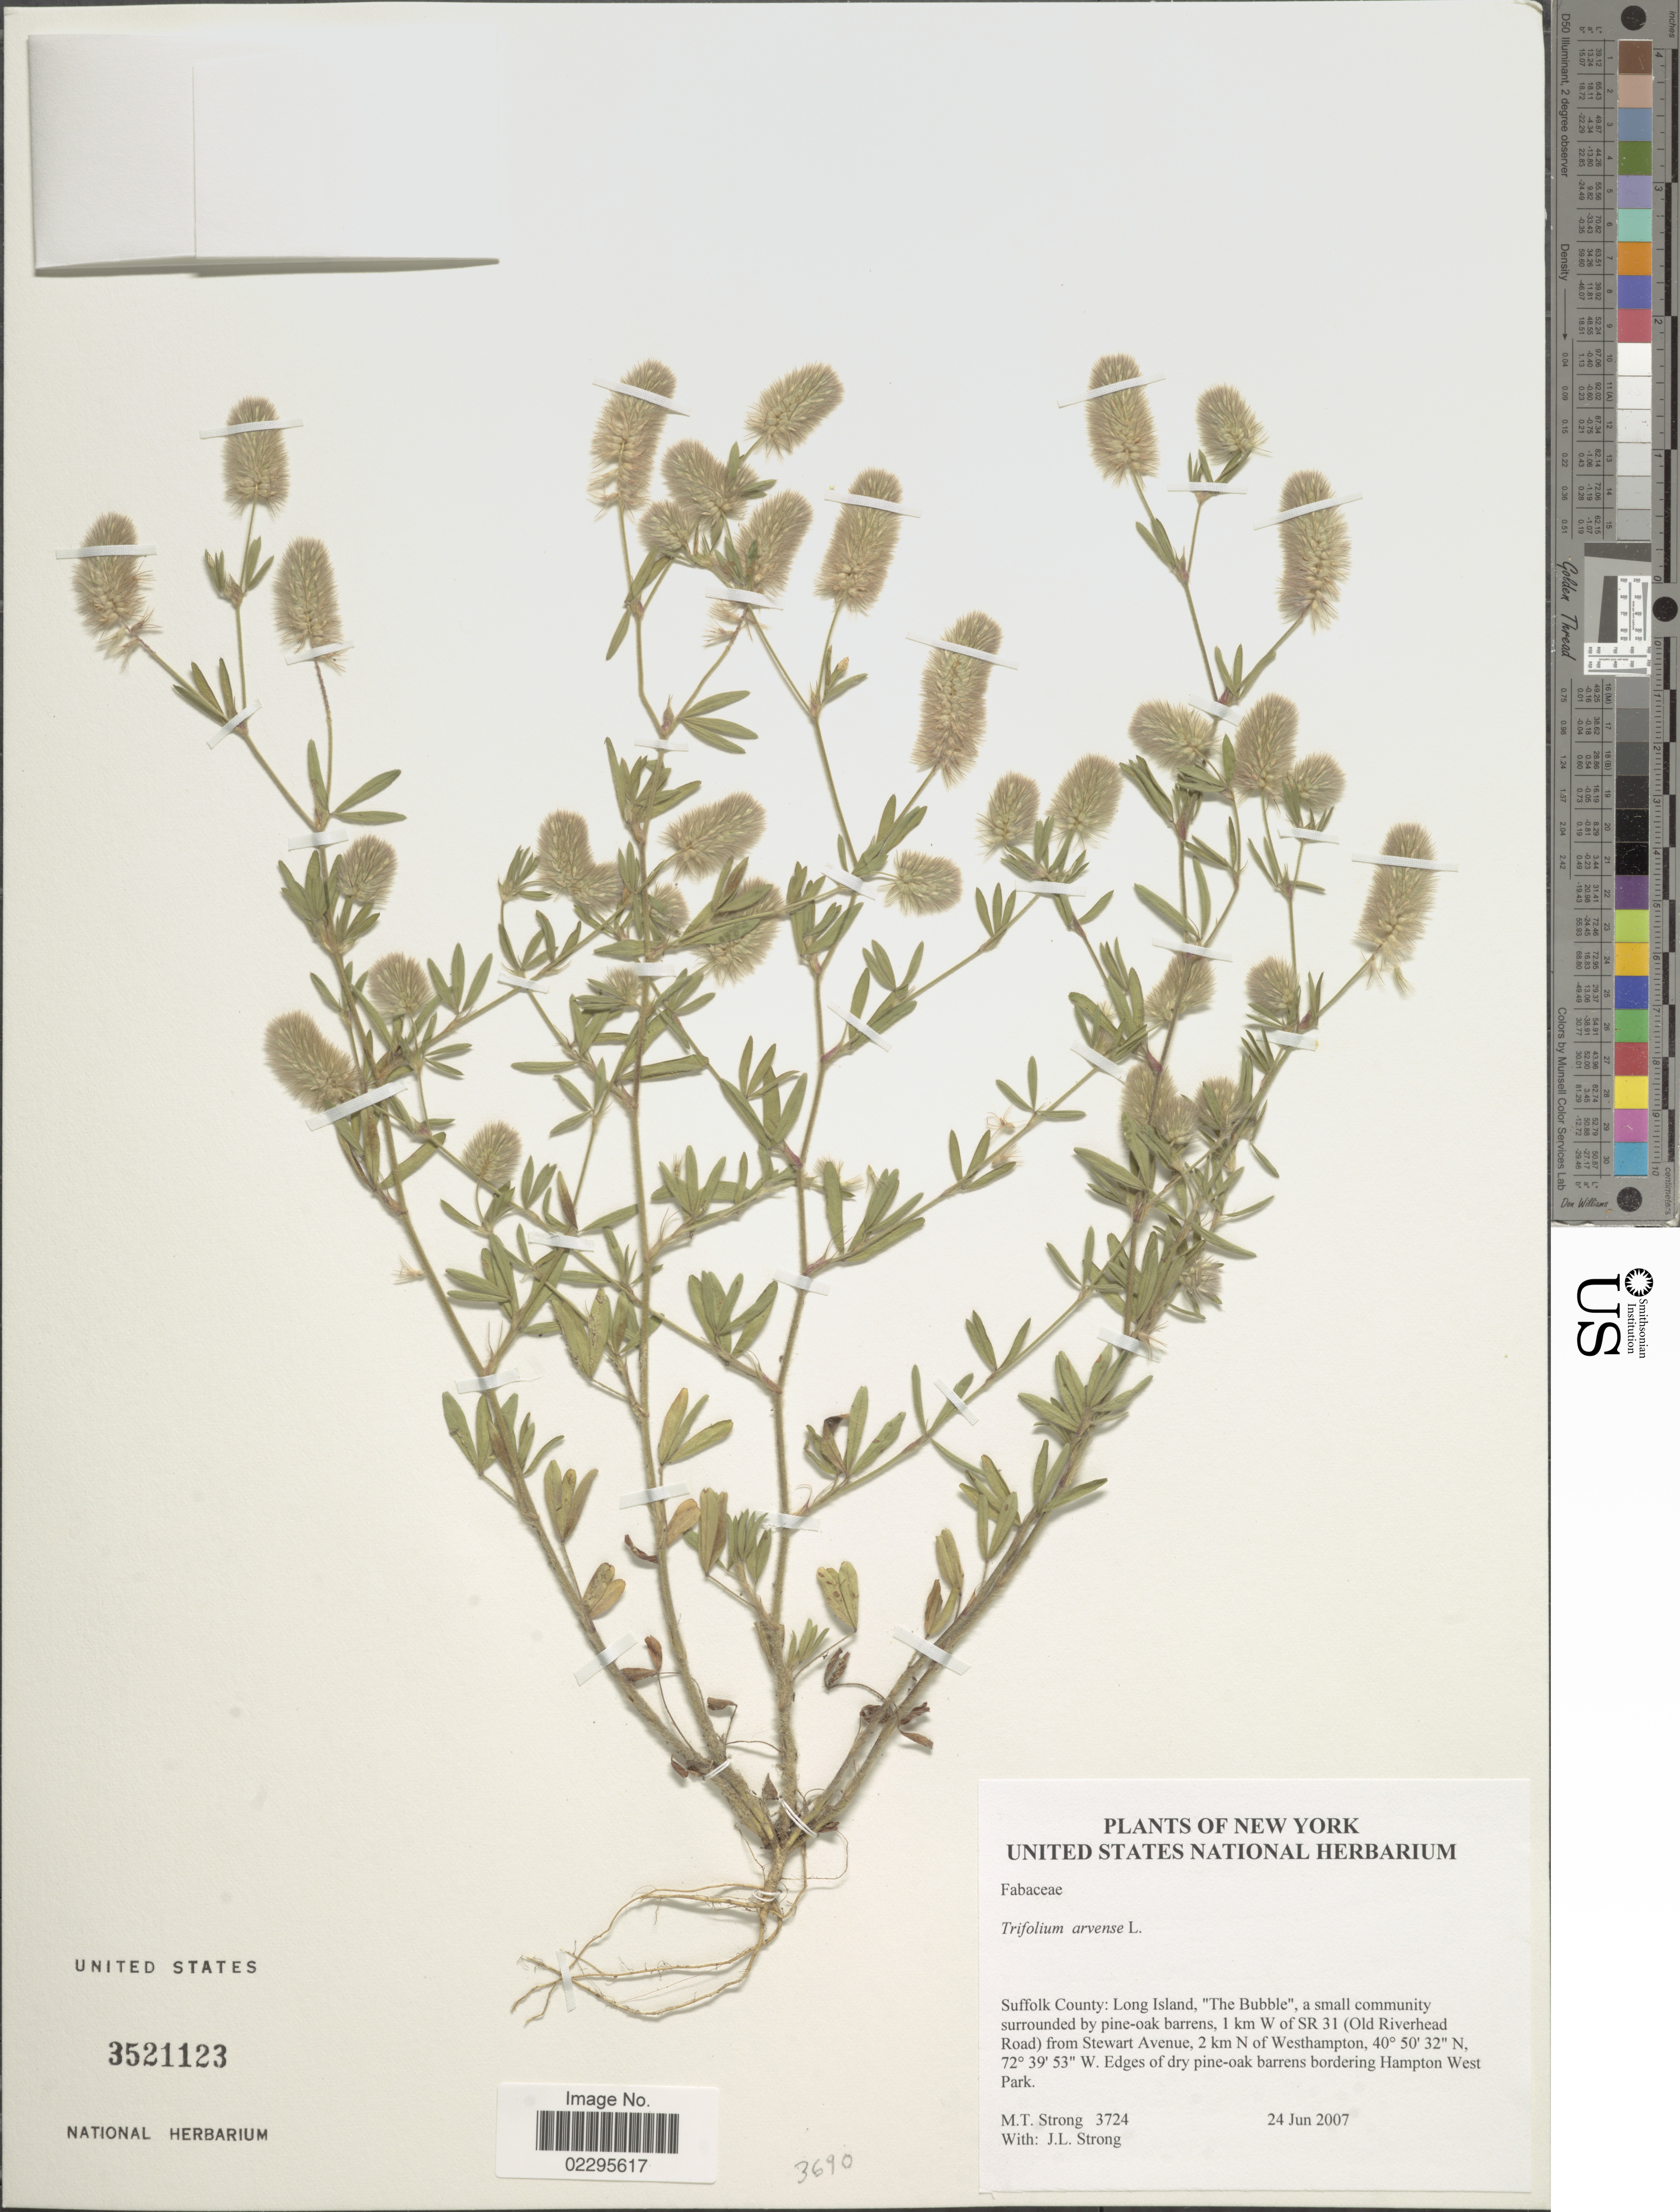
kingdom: Plantae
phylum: Tracheophyta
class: Magnoliopsida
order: Fabales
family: Fabaceae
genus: Trifolium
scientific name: Trifolium arvense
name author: L.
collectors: M. T. Strong & J. Strong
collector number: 3724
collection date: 2007-06-24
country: United States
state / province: New York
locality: Suffolk County: Long Island, "The Bubble", a small community surrounded by pine-oak barrens, 1 km W of SR 31 (Old Riverhead Road) from Stewart Avenue, 2 km N of Westhampton, edges of dry pine-oak barrens bordering Hampton West Park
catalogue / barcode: US 3521123